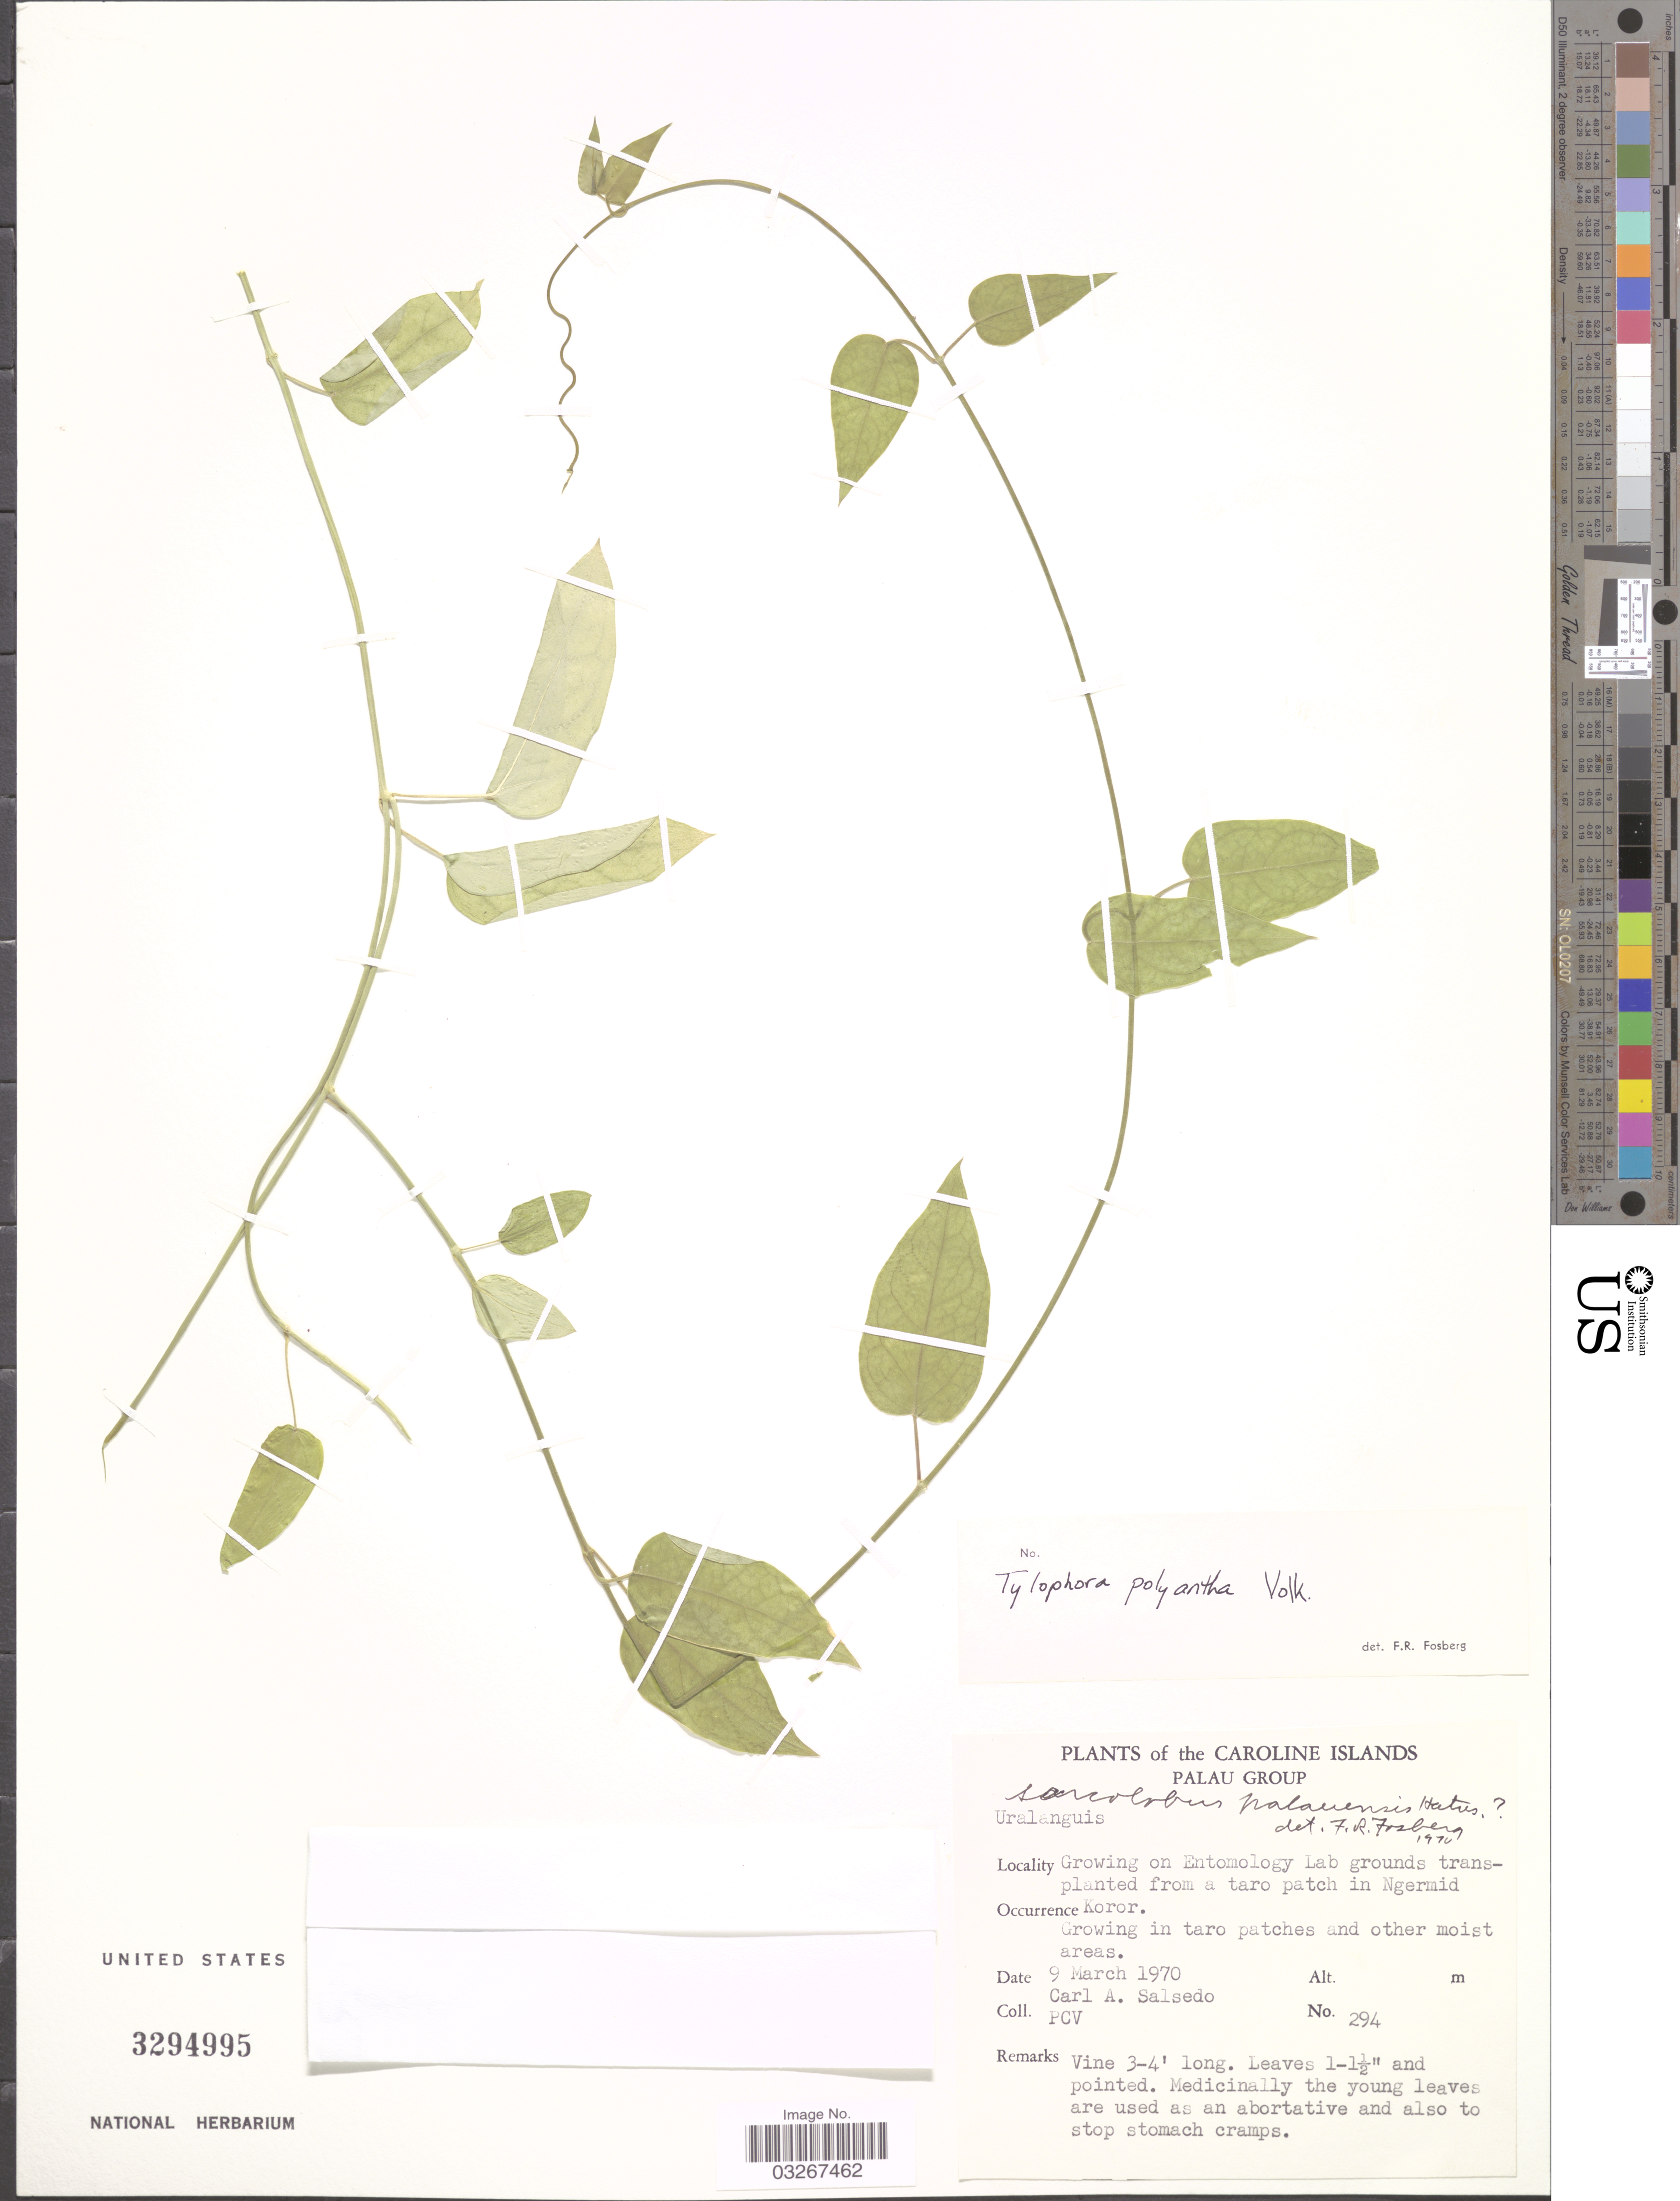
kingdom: Plantae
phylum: Tracheophyta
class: Magnoliopsida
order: Gentianales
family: Apocynaceae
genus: Tylophora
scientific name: Tylophora polyantha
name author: Volkens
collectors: C.A. Salsedo & P. C. V.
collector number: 294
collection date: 1970-03-09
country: Palau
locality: The Caroline Islands. Palau Group. Growing on Entomology Lab grounds transplanted from a taro patch in Ngermid. Koror.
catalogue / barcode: US 3294995